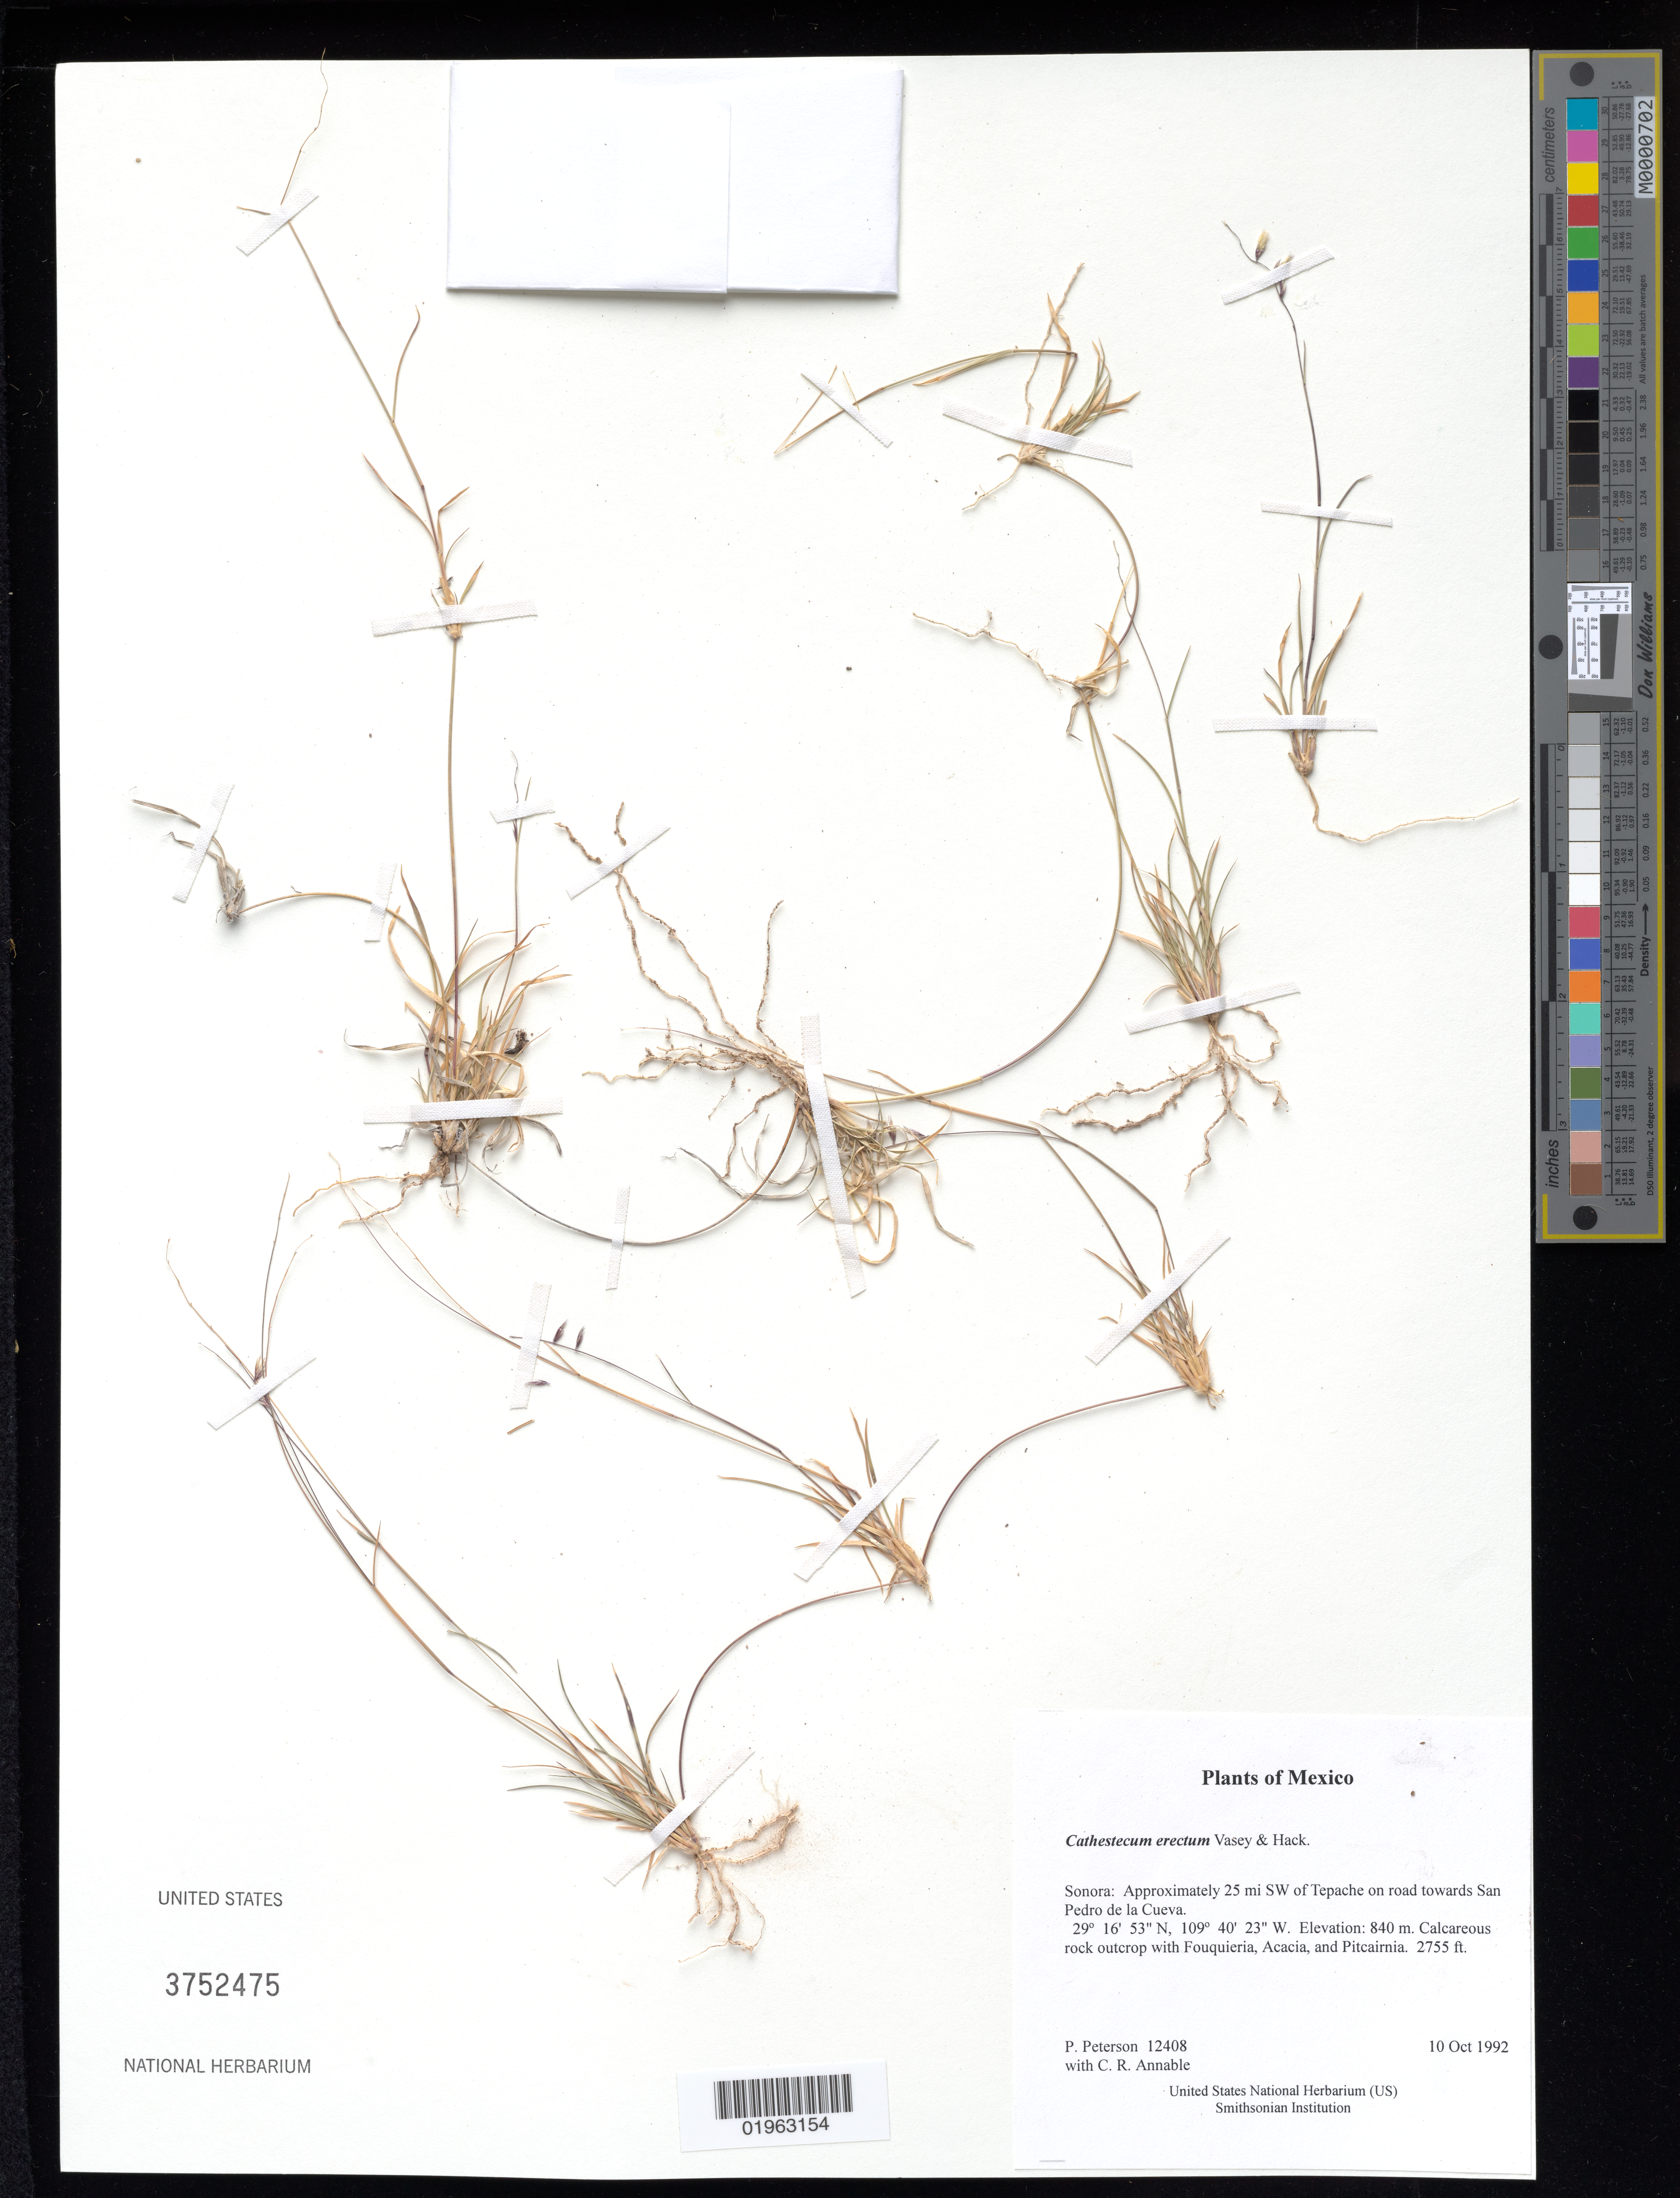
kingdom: Plantae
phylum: Tracheophyta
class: Liliopsida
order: Poales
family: Poaceae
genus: Cathestecum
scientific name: Cathestecum erectum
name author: Vasey & Hack.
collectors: P. M. Peterson & C. R. Annable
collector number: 12408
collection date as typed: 10 Oct 1992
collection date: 1992-10-10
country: Mexico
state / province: Sonora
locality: Approximately 25 mi SW of Tepache on road towards San Pedro de la Cueva.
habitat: Calcareous rock outcrop with Fouquieria, Acacia, and Pitcairnia. 2755 ft.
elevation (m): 840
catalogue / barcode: US 3752475